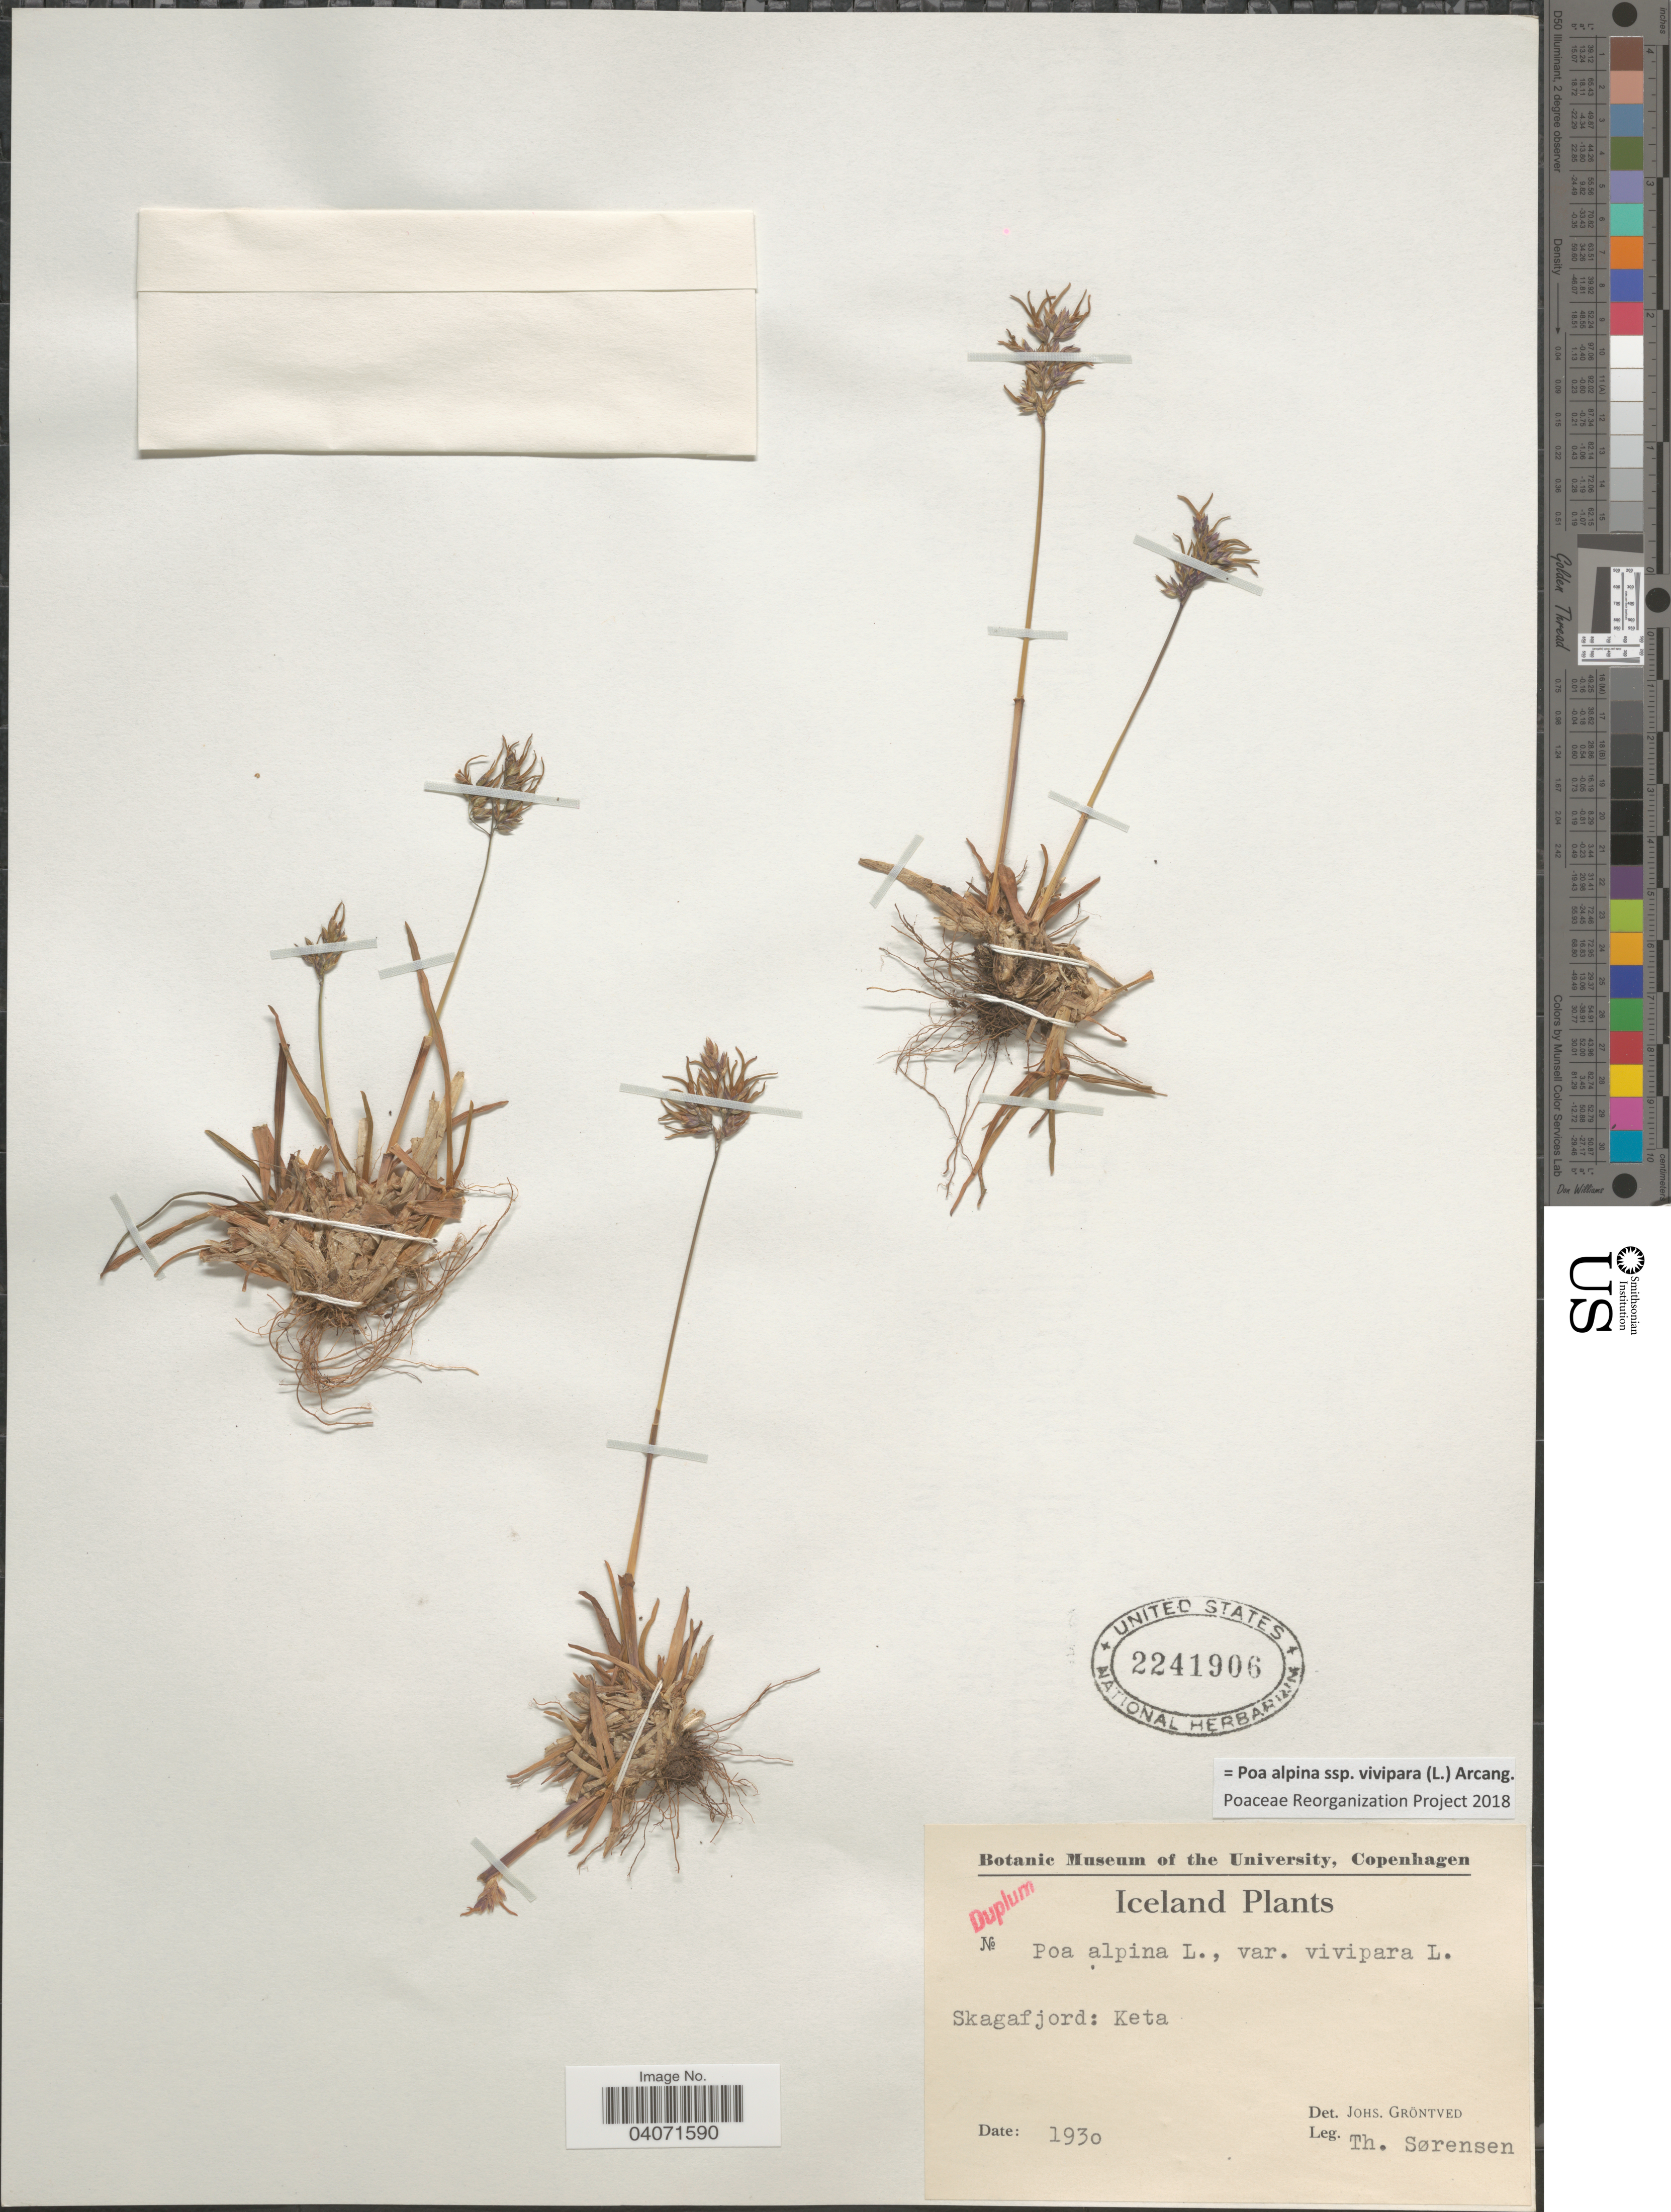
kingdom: Plantae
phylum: Tracheophyta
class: Liliopsida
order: Poales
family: Poaceae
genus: Poa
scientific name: Poa alpina subsp. vivipara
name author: (L.) Arcang.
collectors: T. Sorensen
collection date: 1930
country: Iceland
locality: Skagafjord: Keta.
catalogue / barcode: US 2241906